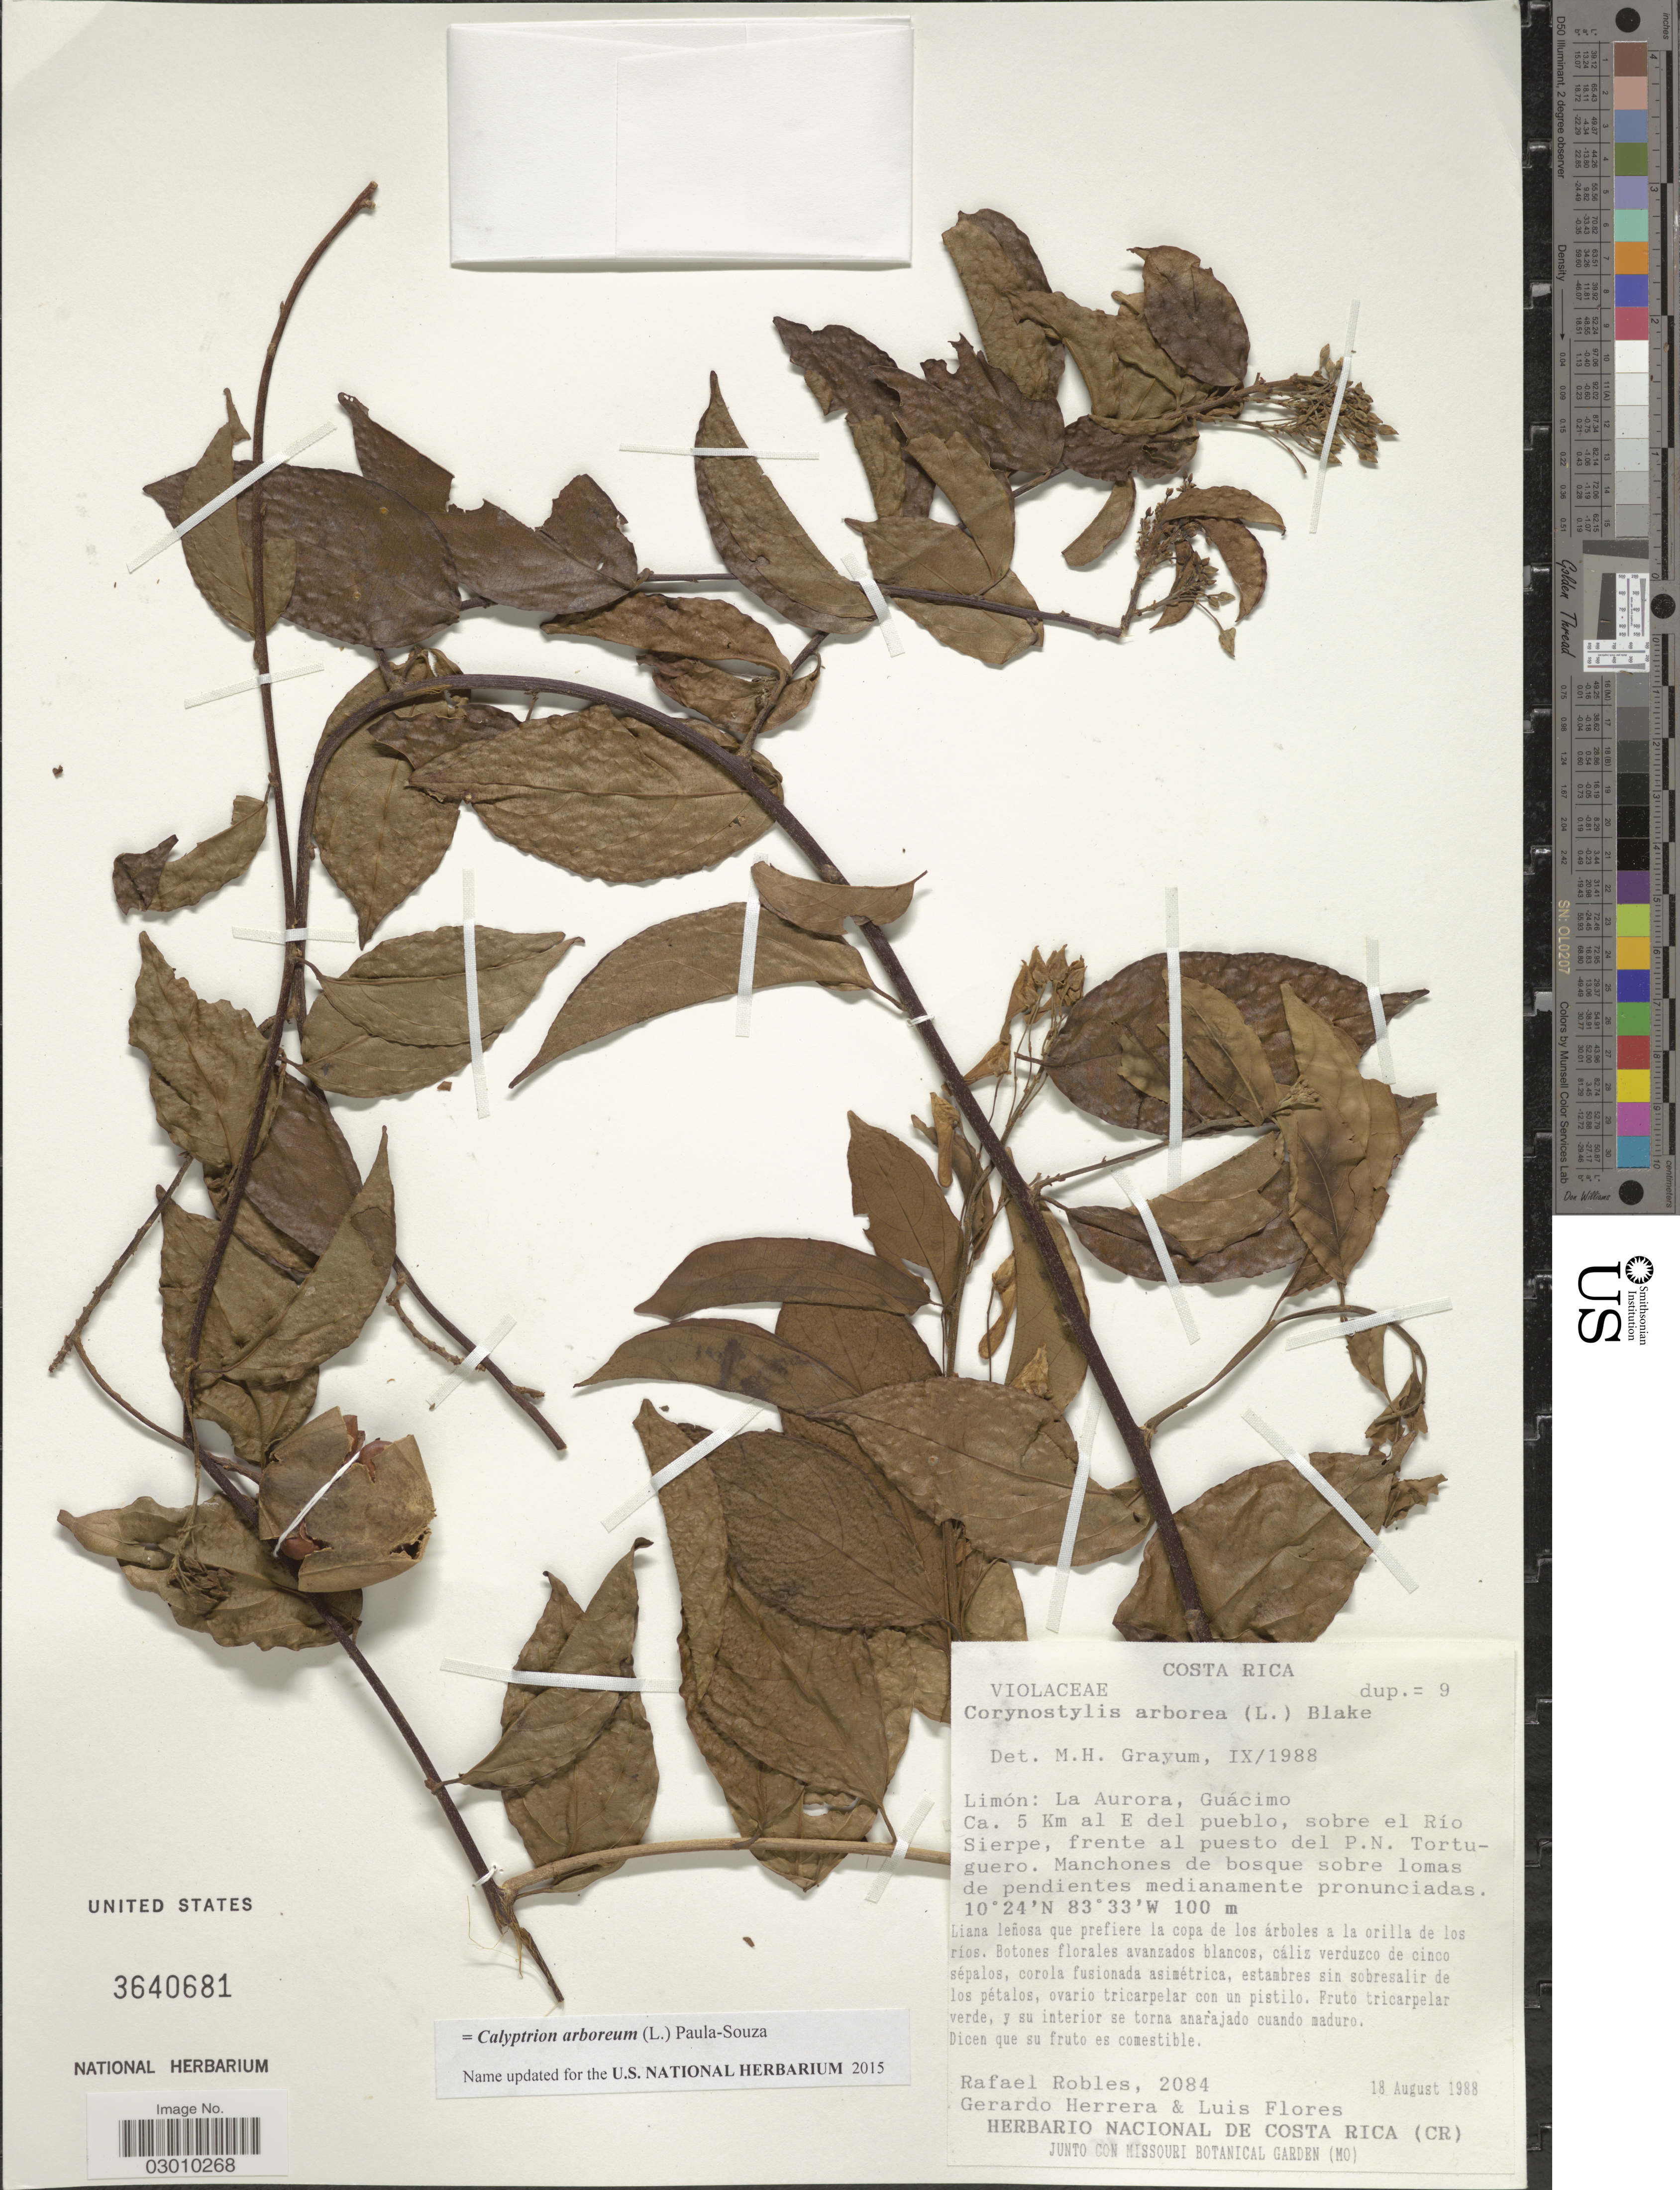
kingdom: Plantae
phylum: Tracheophyta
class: Magnoliopsida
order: Malpighiales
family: Violaceae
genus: Calyptrion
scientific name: Calyptrion sp.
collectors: R. Robles, G. Herrera & L. Flores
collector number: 2084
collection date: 1988-08-18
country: Costa Rica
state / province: Limón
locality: La Aurora, Guámico. Ca. 5 Km al E del pueblo, sobre el Río Sierpe, frente al puesto del P. N. Tortuguero.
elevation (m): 100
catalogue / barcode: US 3640681